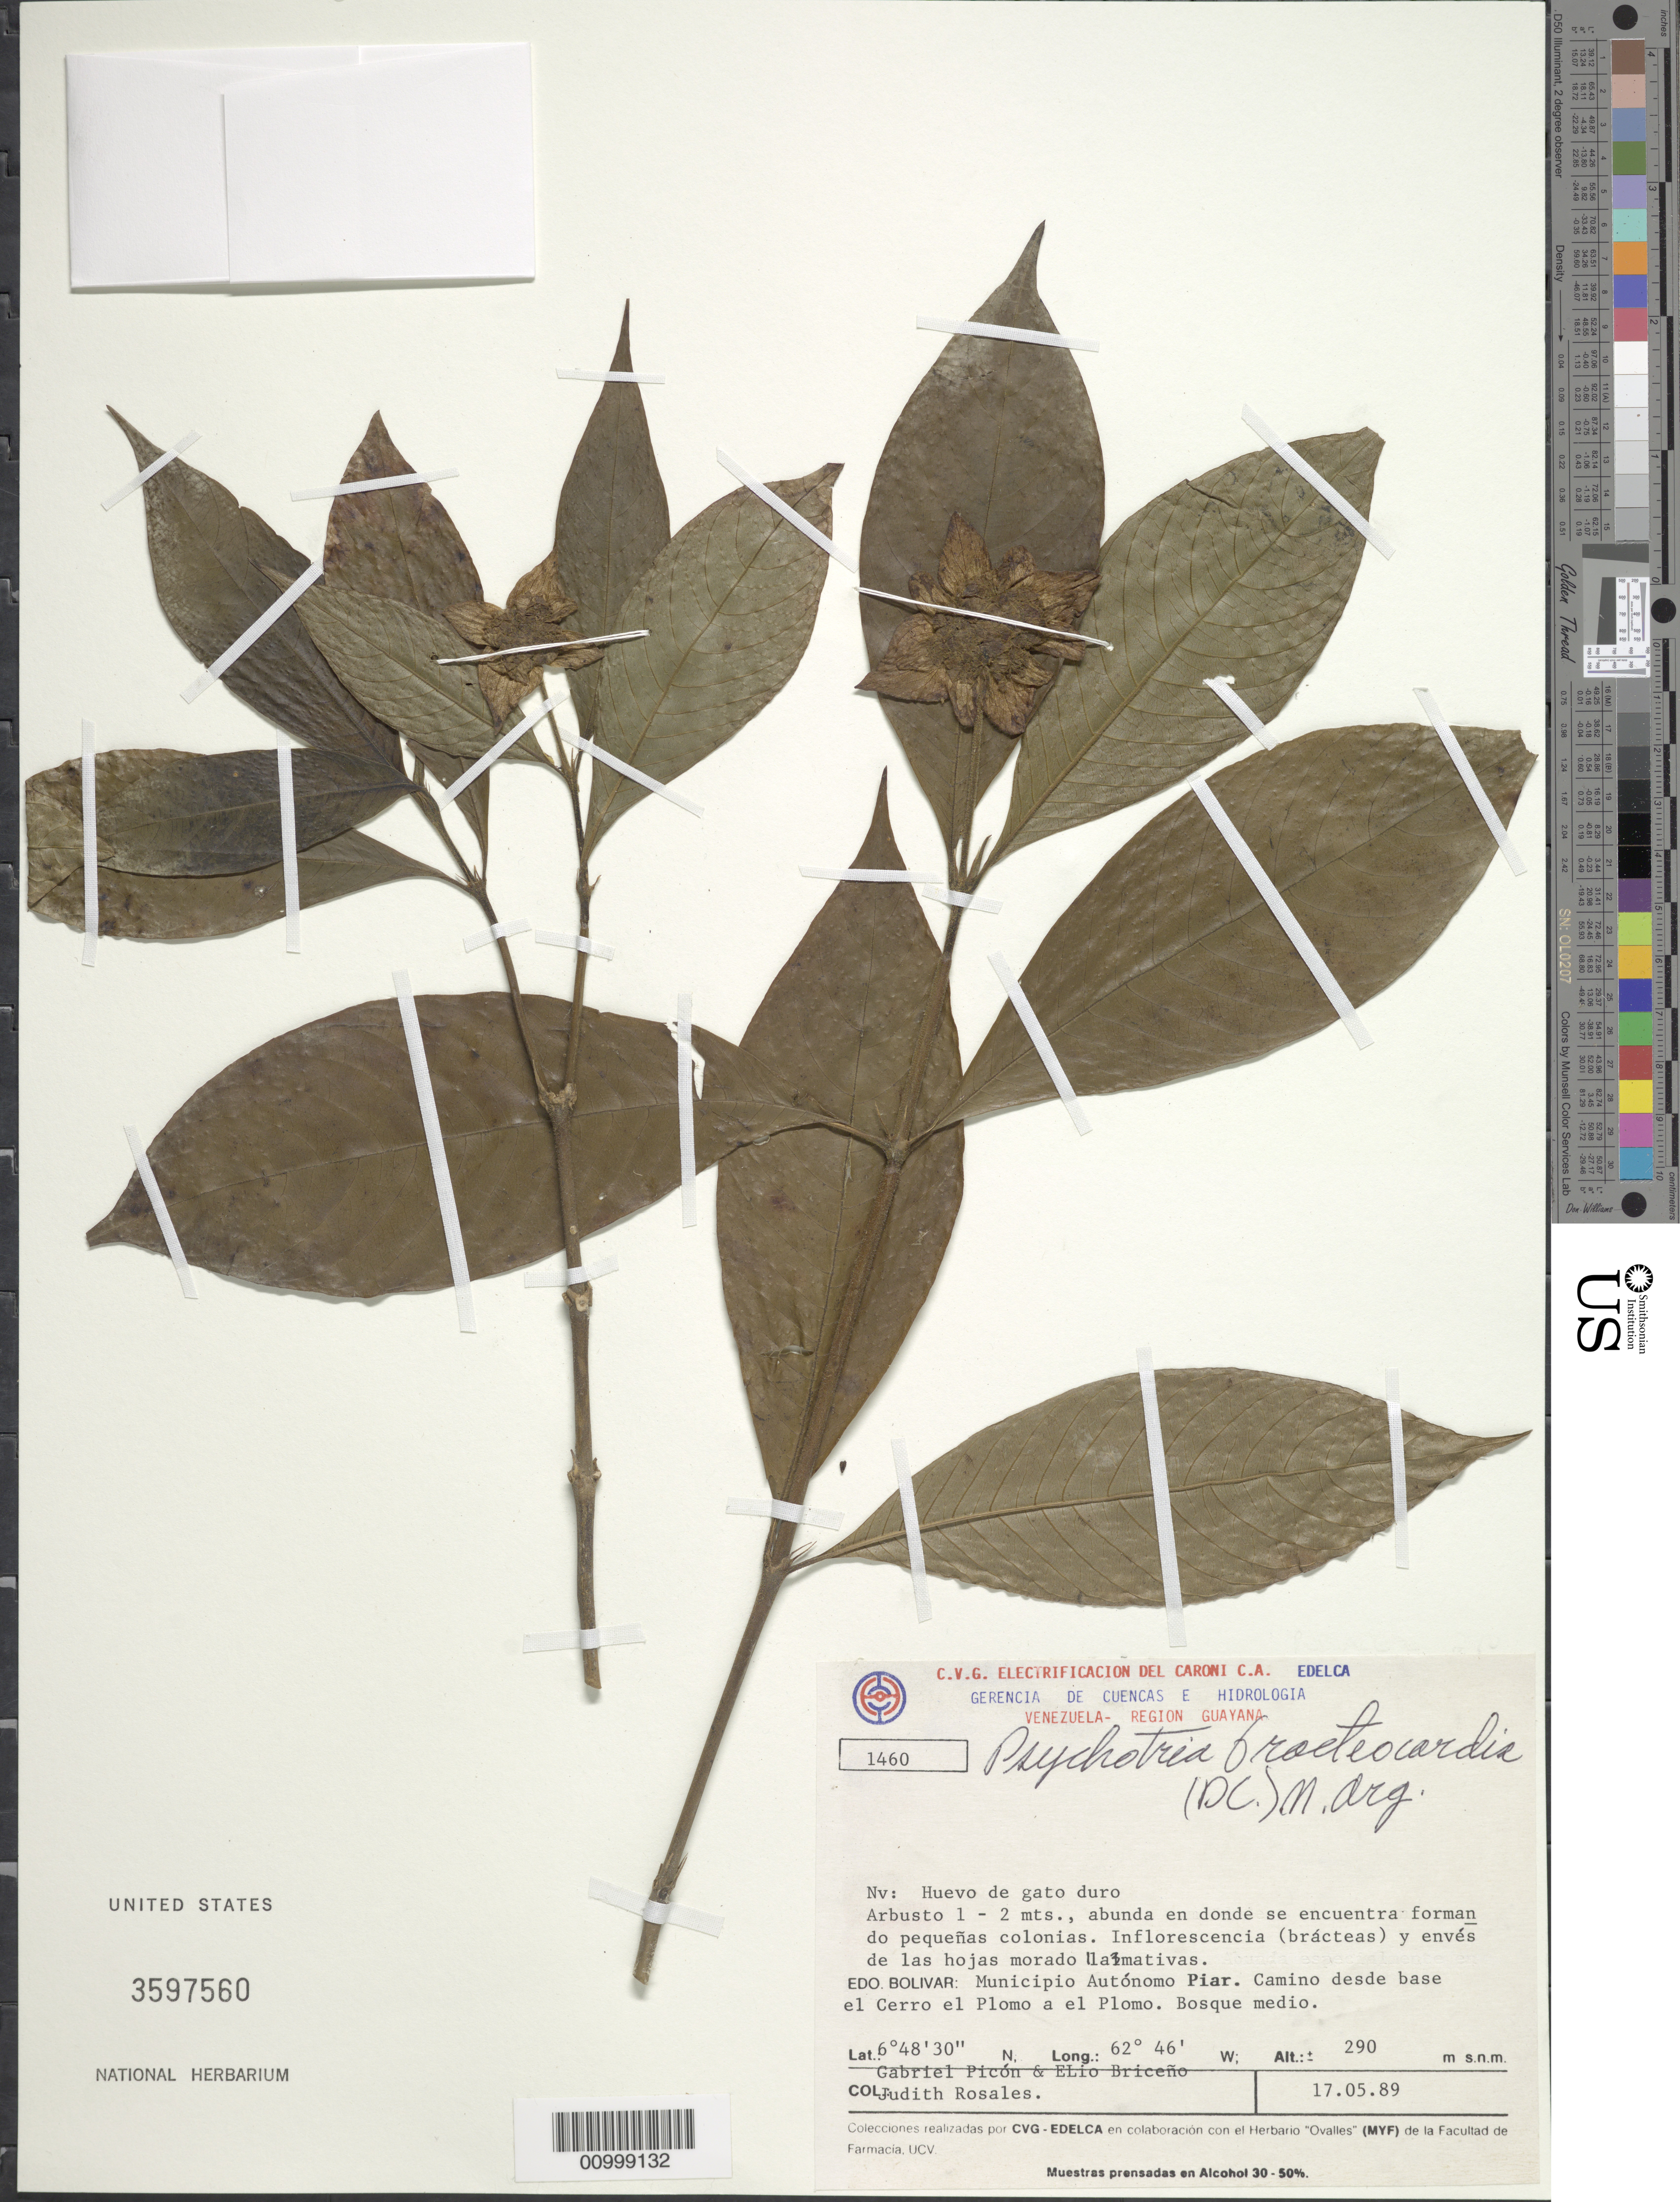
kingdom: Plantae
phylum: Tracheophyta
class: Magnoliopsida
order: Gentianales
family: Rubiaceae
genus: Psychotria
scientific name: Psychotria bracteocardia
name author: (DC.) Müll. Arg.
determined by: Kirkbride, J. H.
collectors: G. Picón Navas, E. Briceno & J. Rosales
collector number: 1460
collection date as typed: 17-May-89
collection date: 1989-05-17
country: Venezuela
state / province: Bolívar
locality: Municipio Autonomo Piar. Camino desde base el Cerro el Plomo a el Plomo.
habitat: Bosque medio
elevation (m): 290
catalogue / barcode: US 3597560